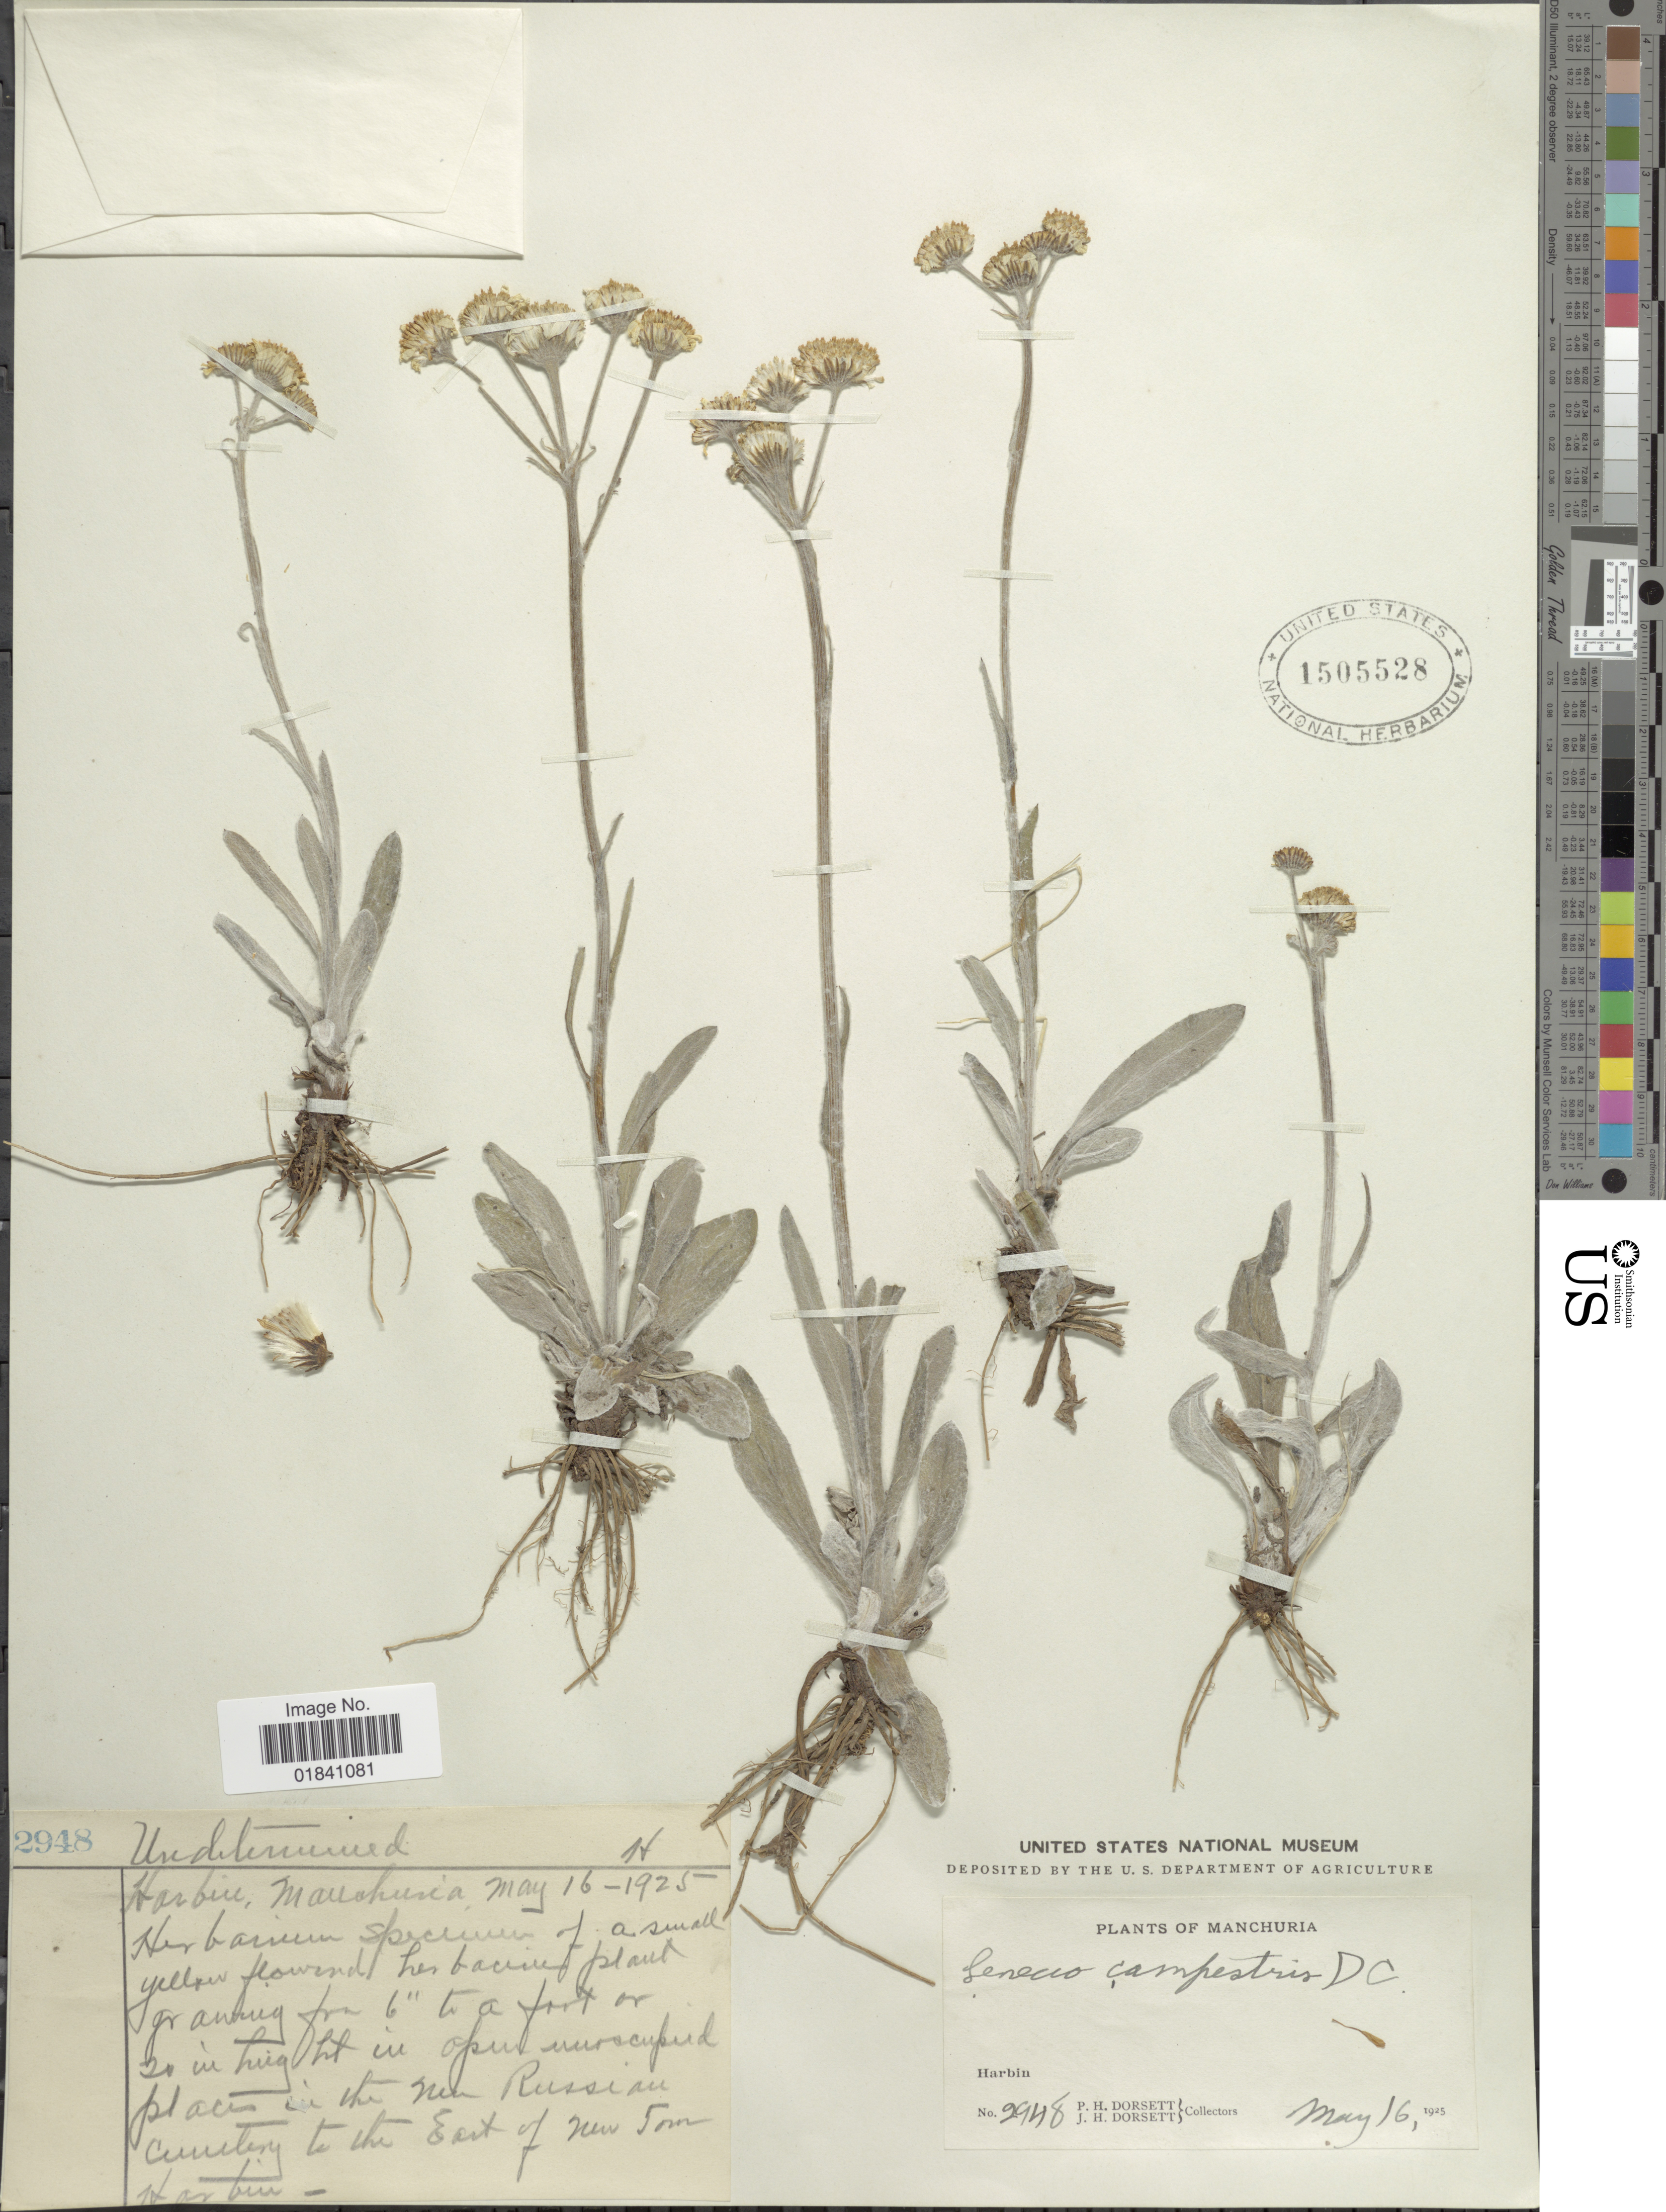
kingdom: Plantae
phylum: Tracheophyta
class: Magnoliopsida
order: Asterales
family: Asteraceae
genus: Senecio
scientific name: Senecio campestris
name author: DC.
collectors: P. H. Dorsett & J. Dorsett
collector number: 2948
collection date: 1925-05-16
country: China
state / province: Heilongjiang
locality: Manchuria. Harbin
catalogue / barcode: US 1505528